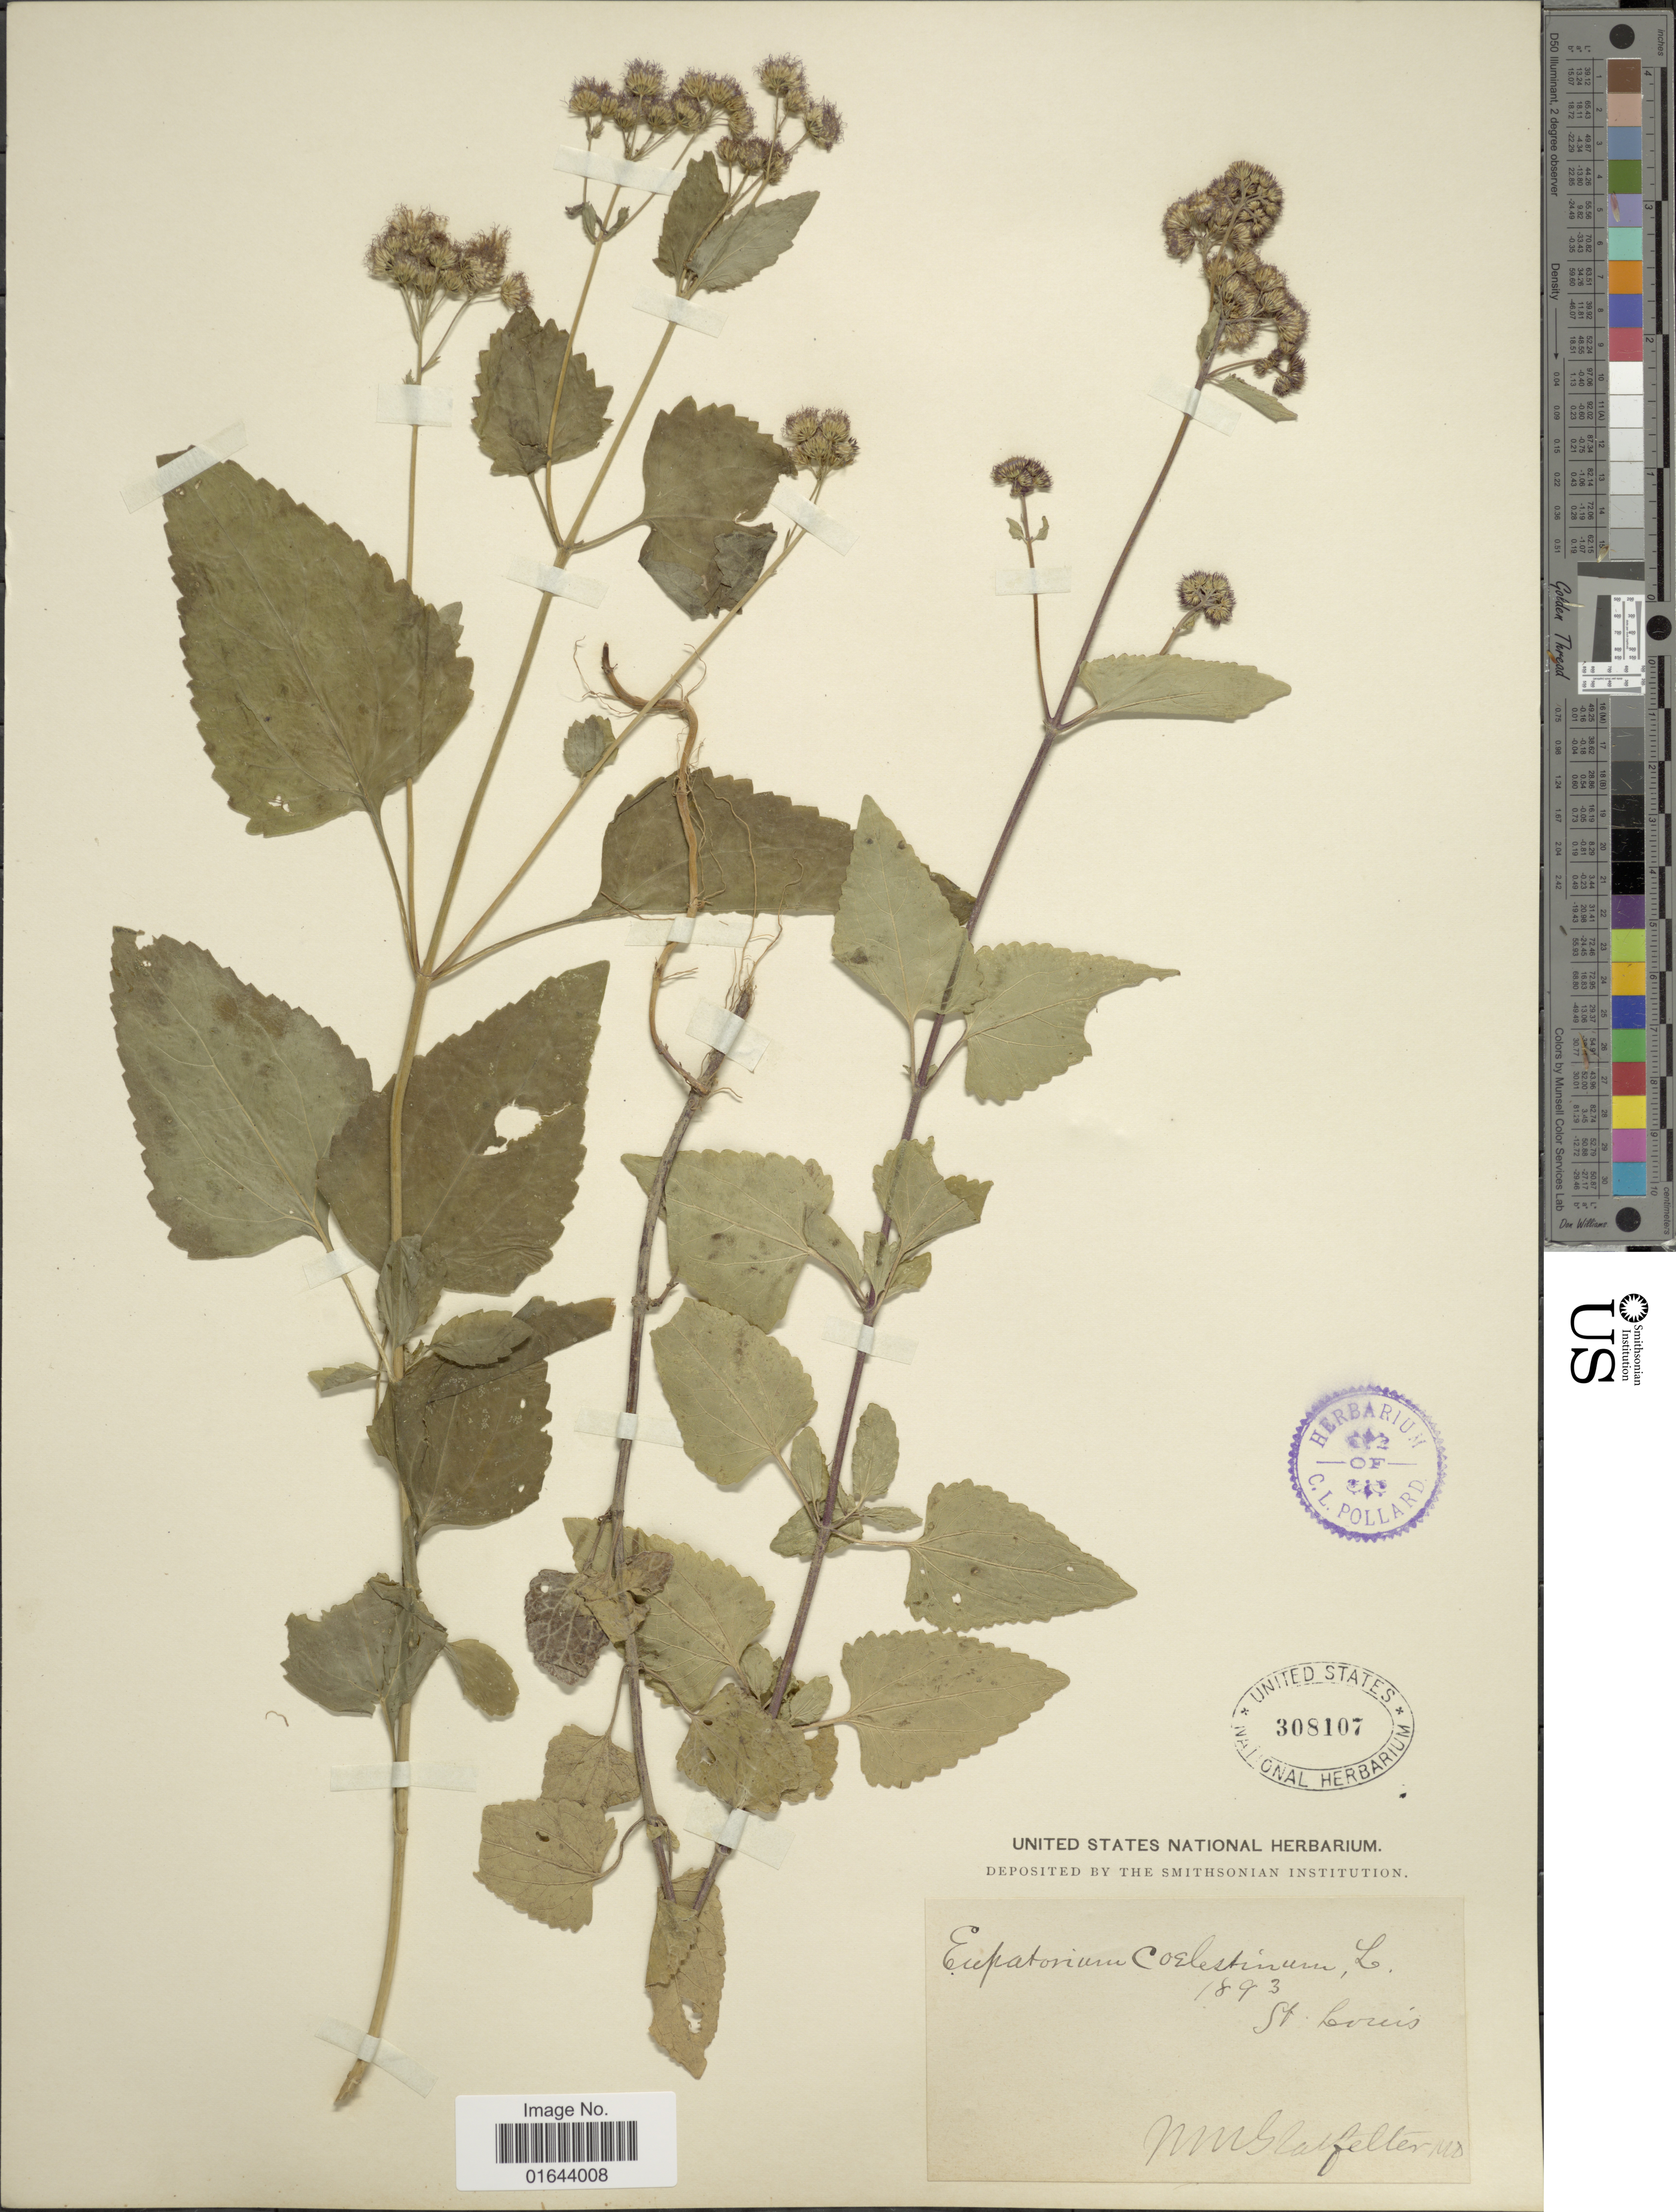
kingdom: Plantae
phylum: Tracheophyta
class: Magnoliopsida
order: Asterales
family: Asteraceae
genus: Conoclinium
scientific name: Conoclinium coelestinum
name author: (L.) DC.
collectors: N. M. Glatfelter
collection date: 1893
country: United States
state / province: Missouri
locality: St. Louis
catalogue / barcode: US 308107